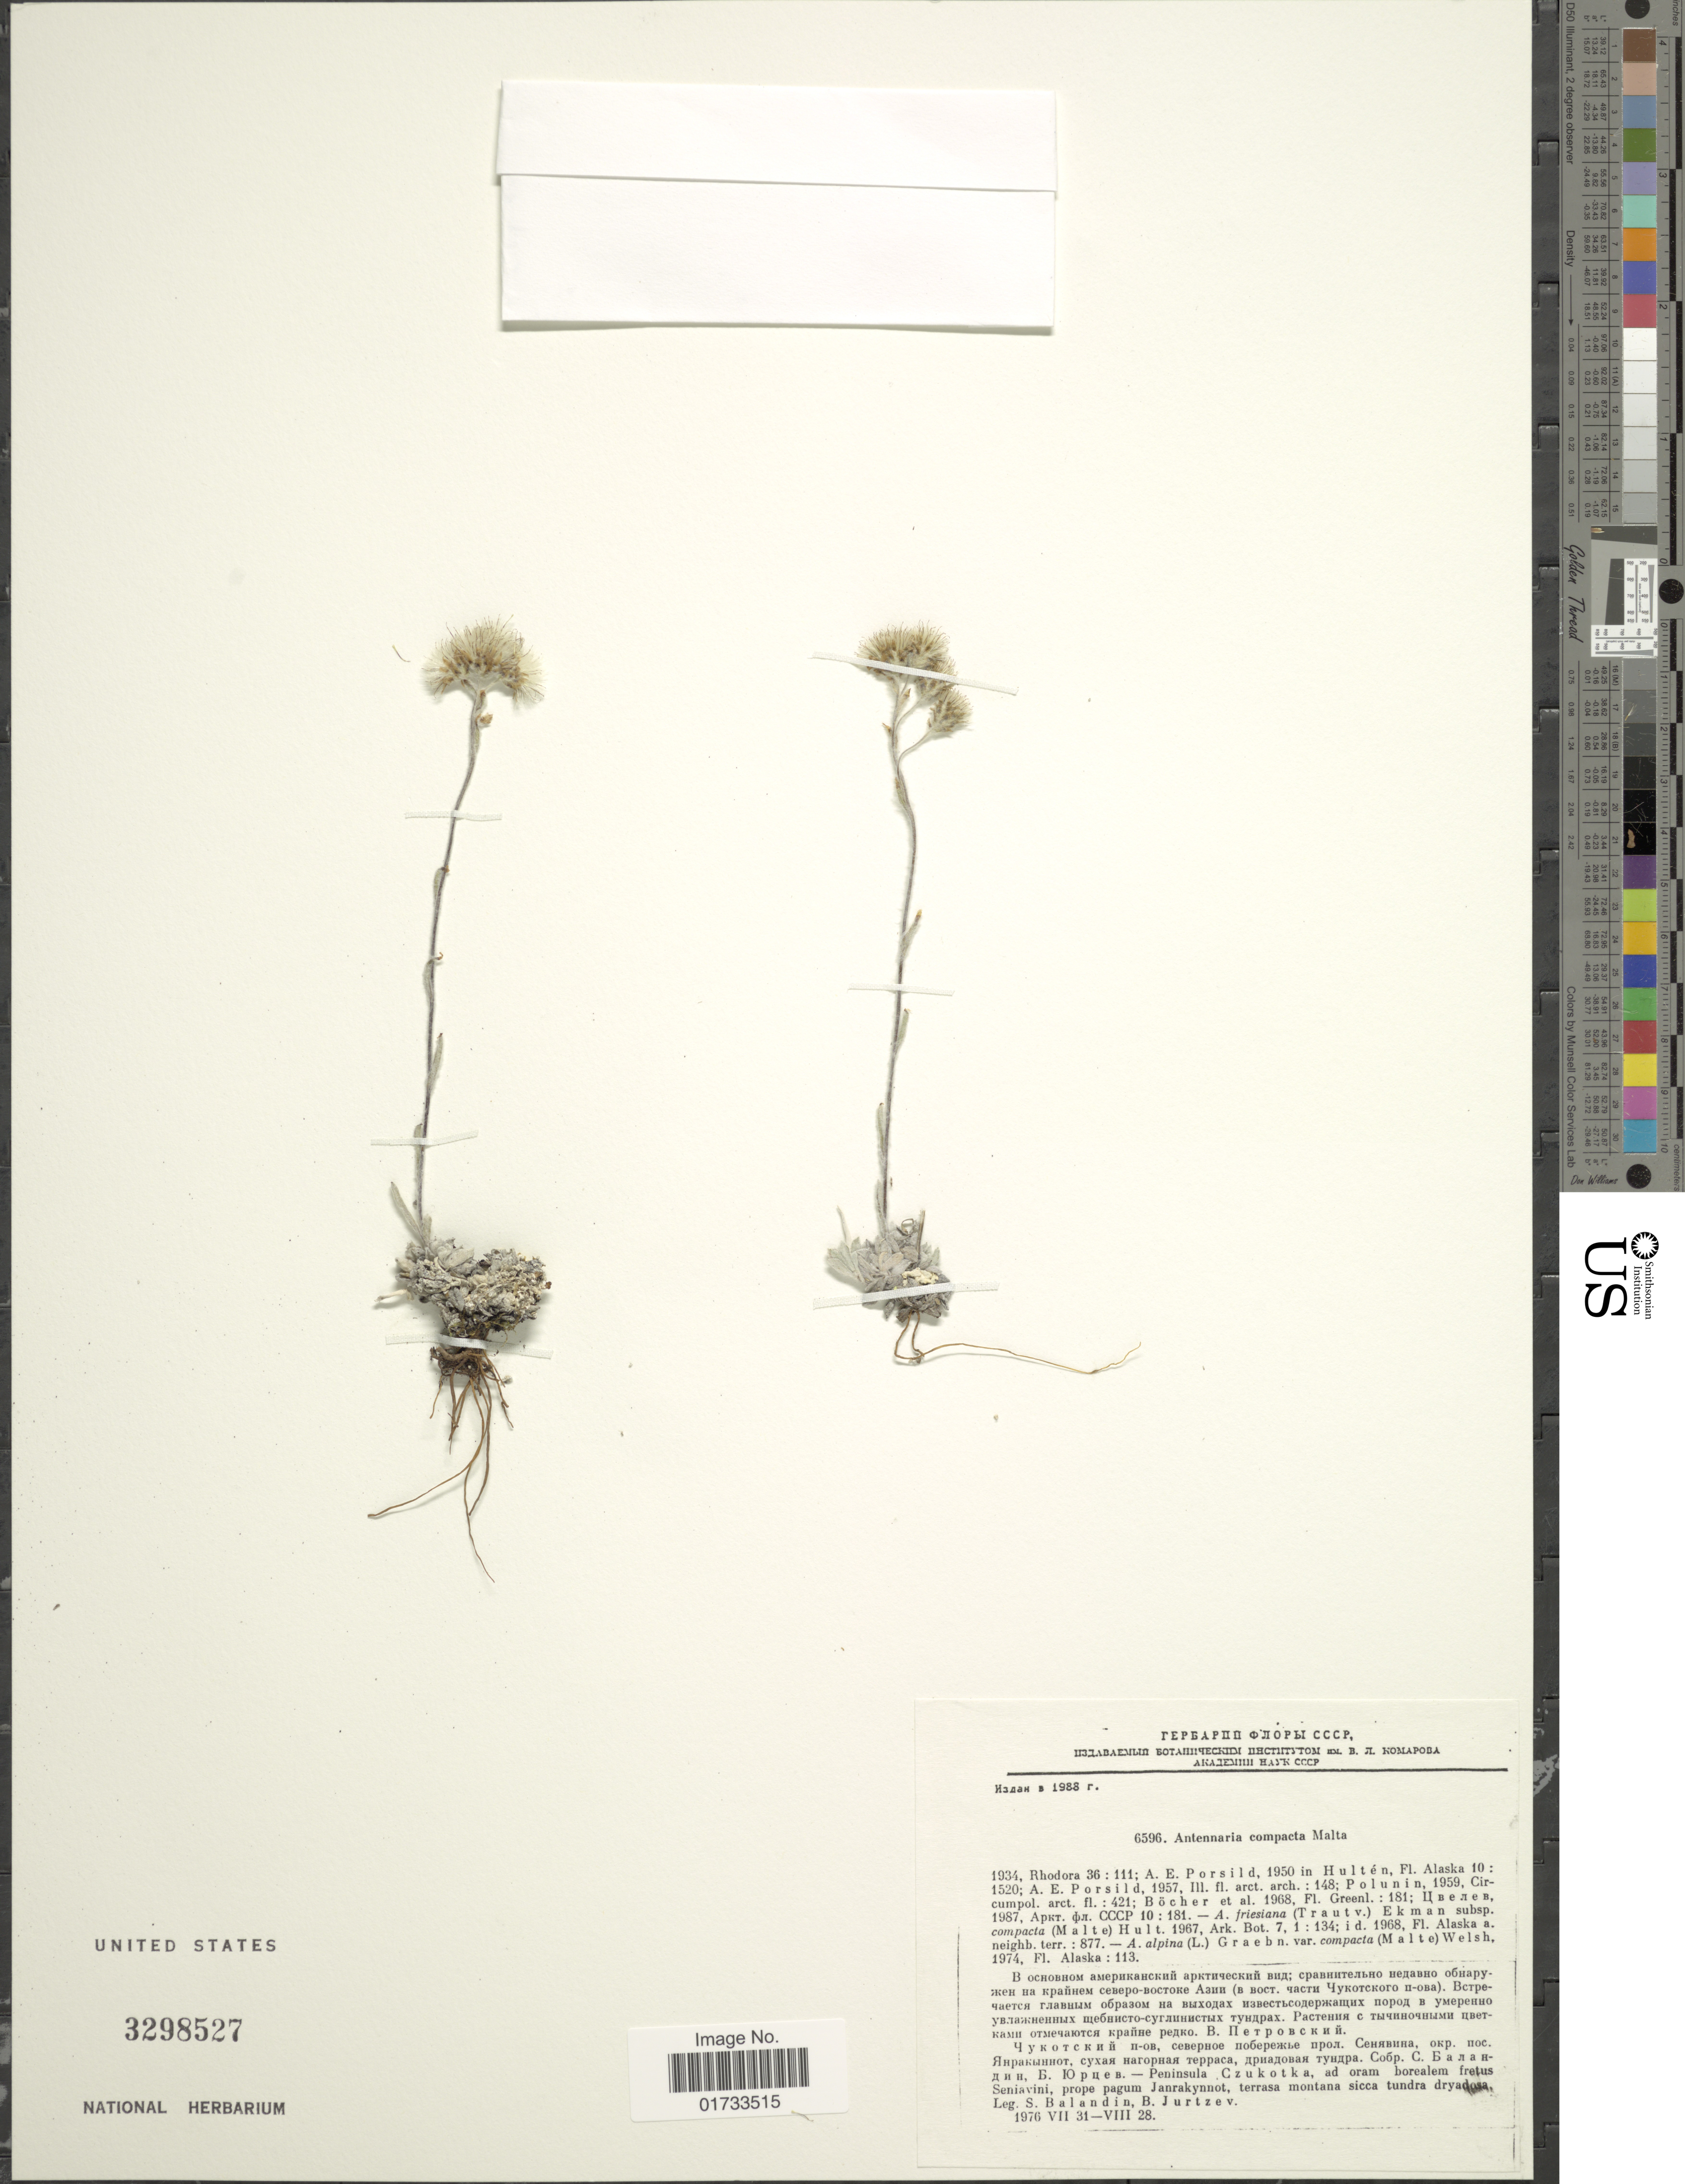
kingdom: Plantae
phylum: Tracheophyta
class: Magnoliopsida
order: Asterales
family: Asteraceae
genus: Antennaria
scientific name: Antennaria compacta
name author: Malte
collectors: S. Balandin & B. A. Jurtzev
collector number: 6596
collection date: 1976-07-31/1976-08-28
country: Russian Federation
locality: Peninsula Czukotka, ad oram borealem fretus Seniavini, prope pagum Janrakynnot, terrasa montana sicca tundra dryadosa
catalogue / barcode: US 3298527